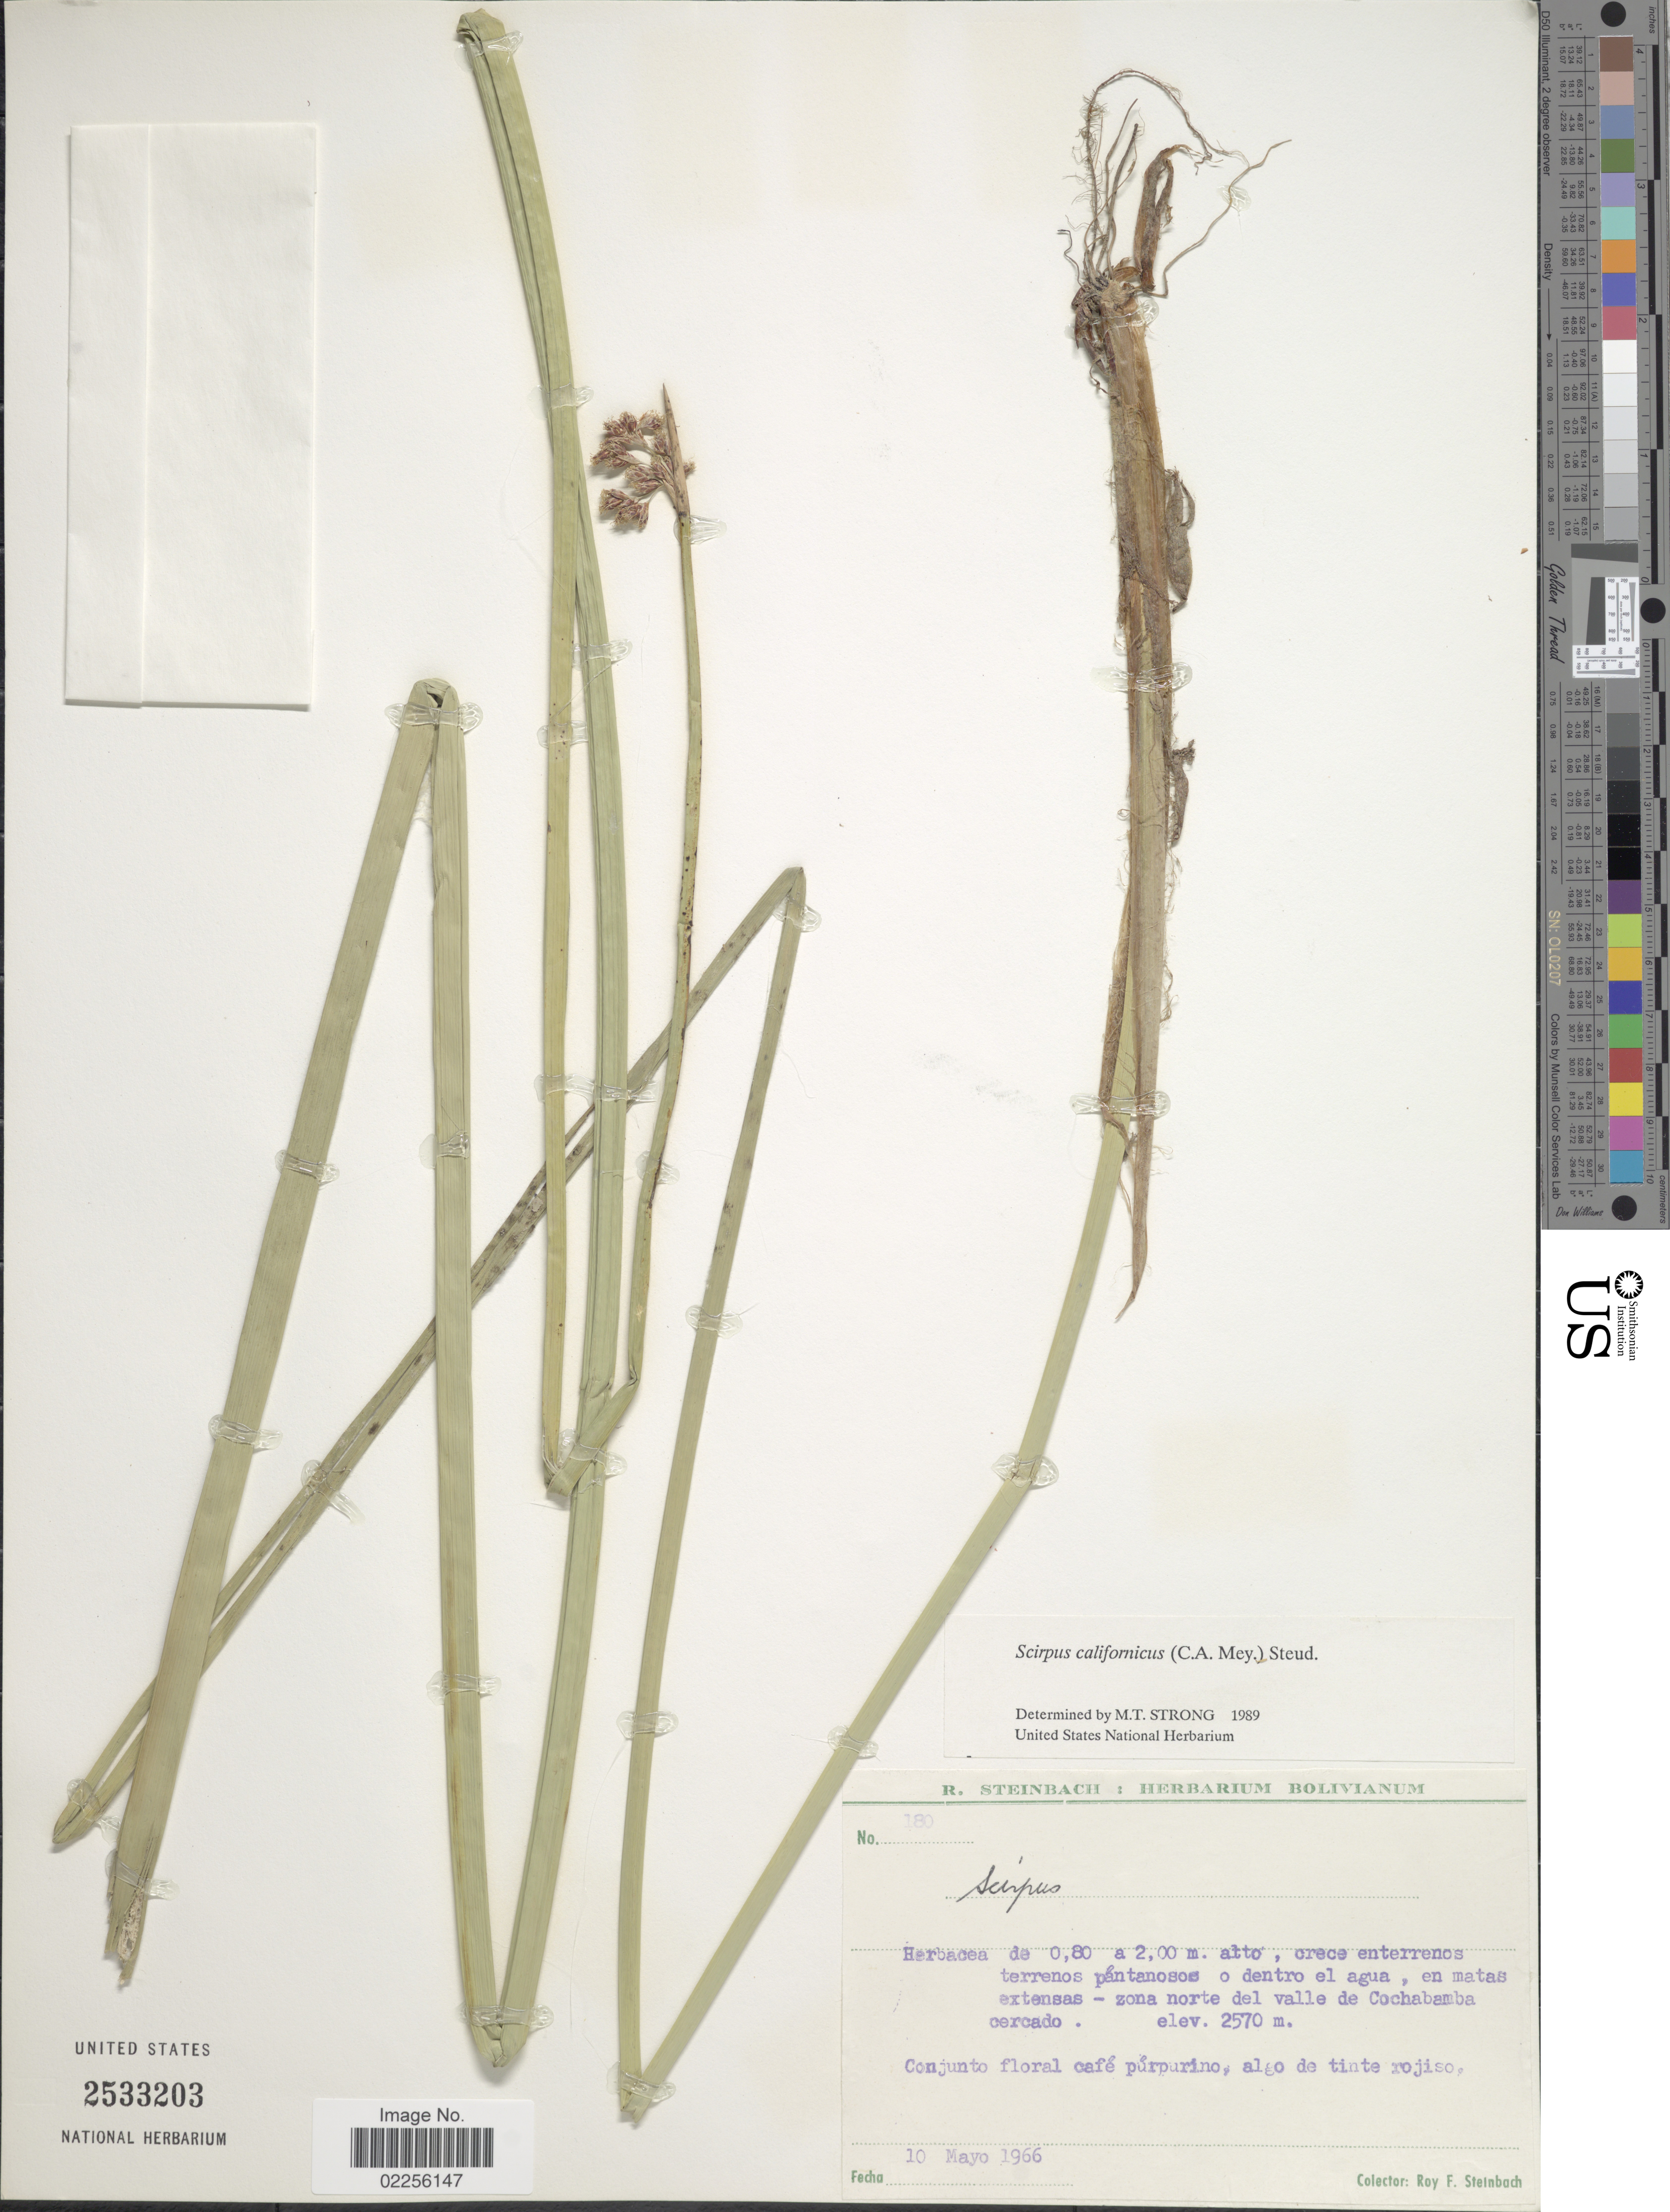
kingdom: Plantae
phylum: Tracheophyta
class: Liliopsida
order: Poales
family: Cyperaceae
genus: Schoenoplectus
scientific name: Schoenoplectus californicus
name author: (C.A. Mey.) Soják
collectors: R. F. Steinbach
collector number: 180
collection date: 1966-05-10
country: Bolivia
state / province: Cochabamba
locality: Zona norte del valle de Cochabamba cercado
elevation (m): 2570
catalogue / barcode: US 2533203